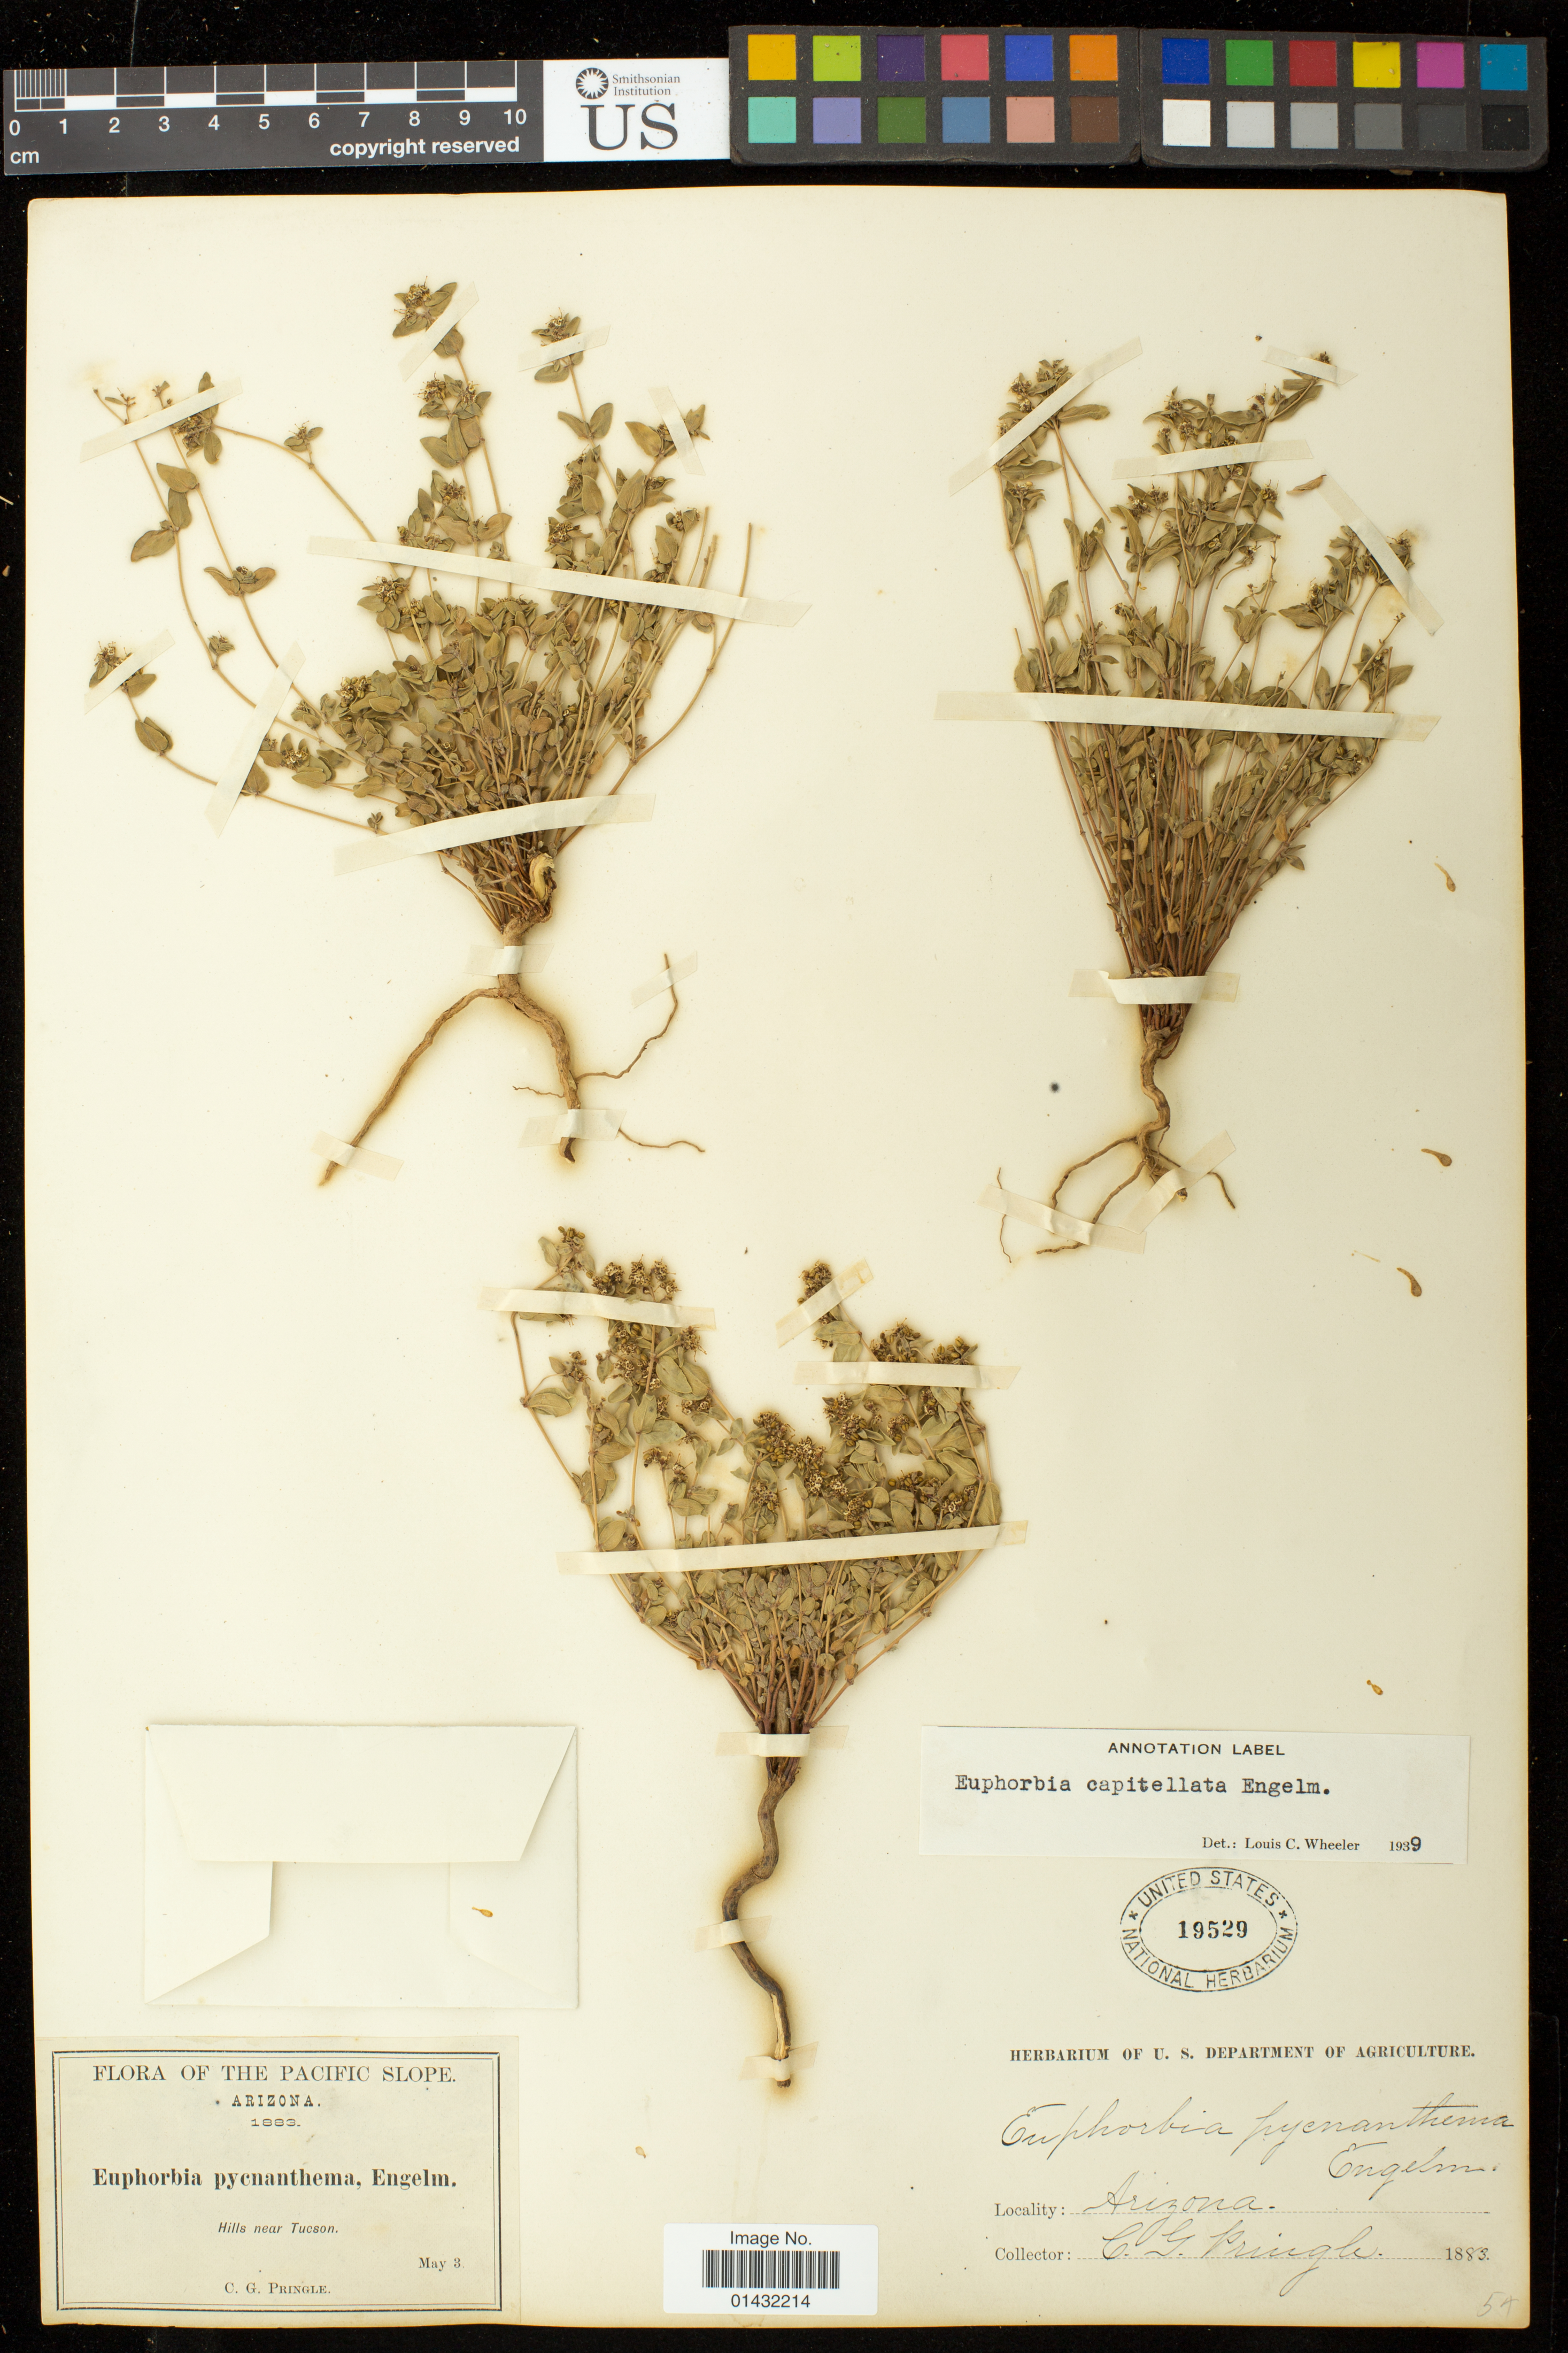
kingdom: Plantae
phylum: Tracheophyta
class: Magnoliopsida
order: Malpighiales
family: Euphorbiaceae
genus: Euphorbia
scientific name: Euphorbia capitellata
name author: Engelm. in Emory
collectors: C. G. Pringle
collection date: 1883-05-03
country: United States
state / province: Arizona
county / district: Pima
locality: Hills near Tucson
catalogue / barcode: US 19529